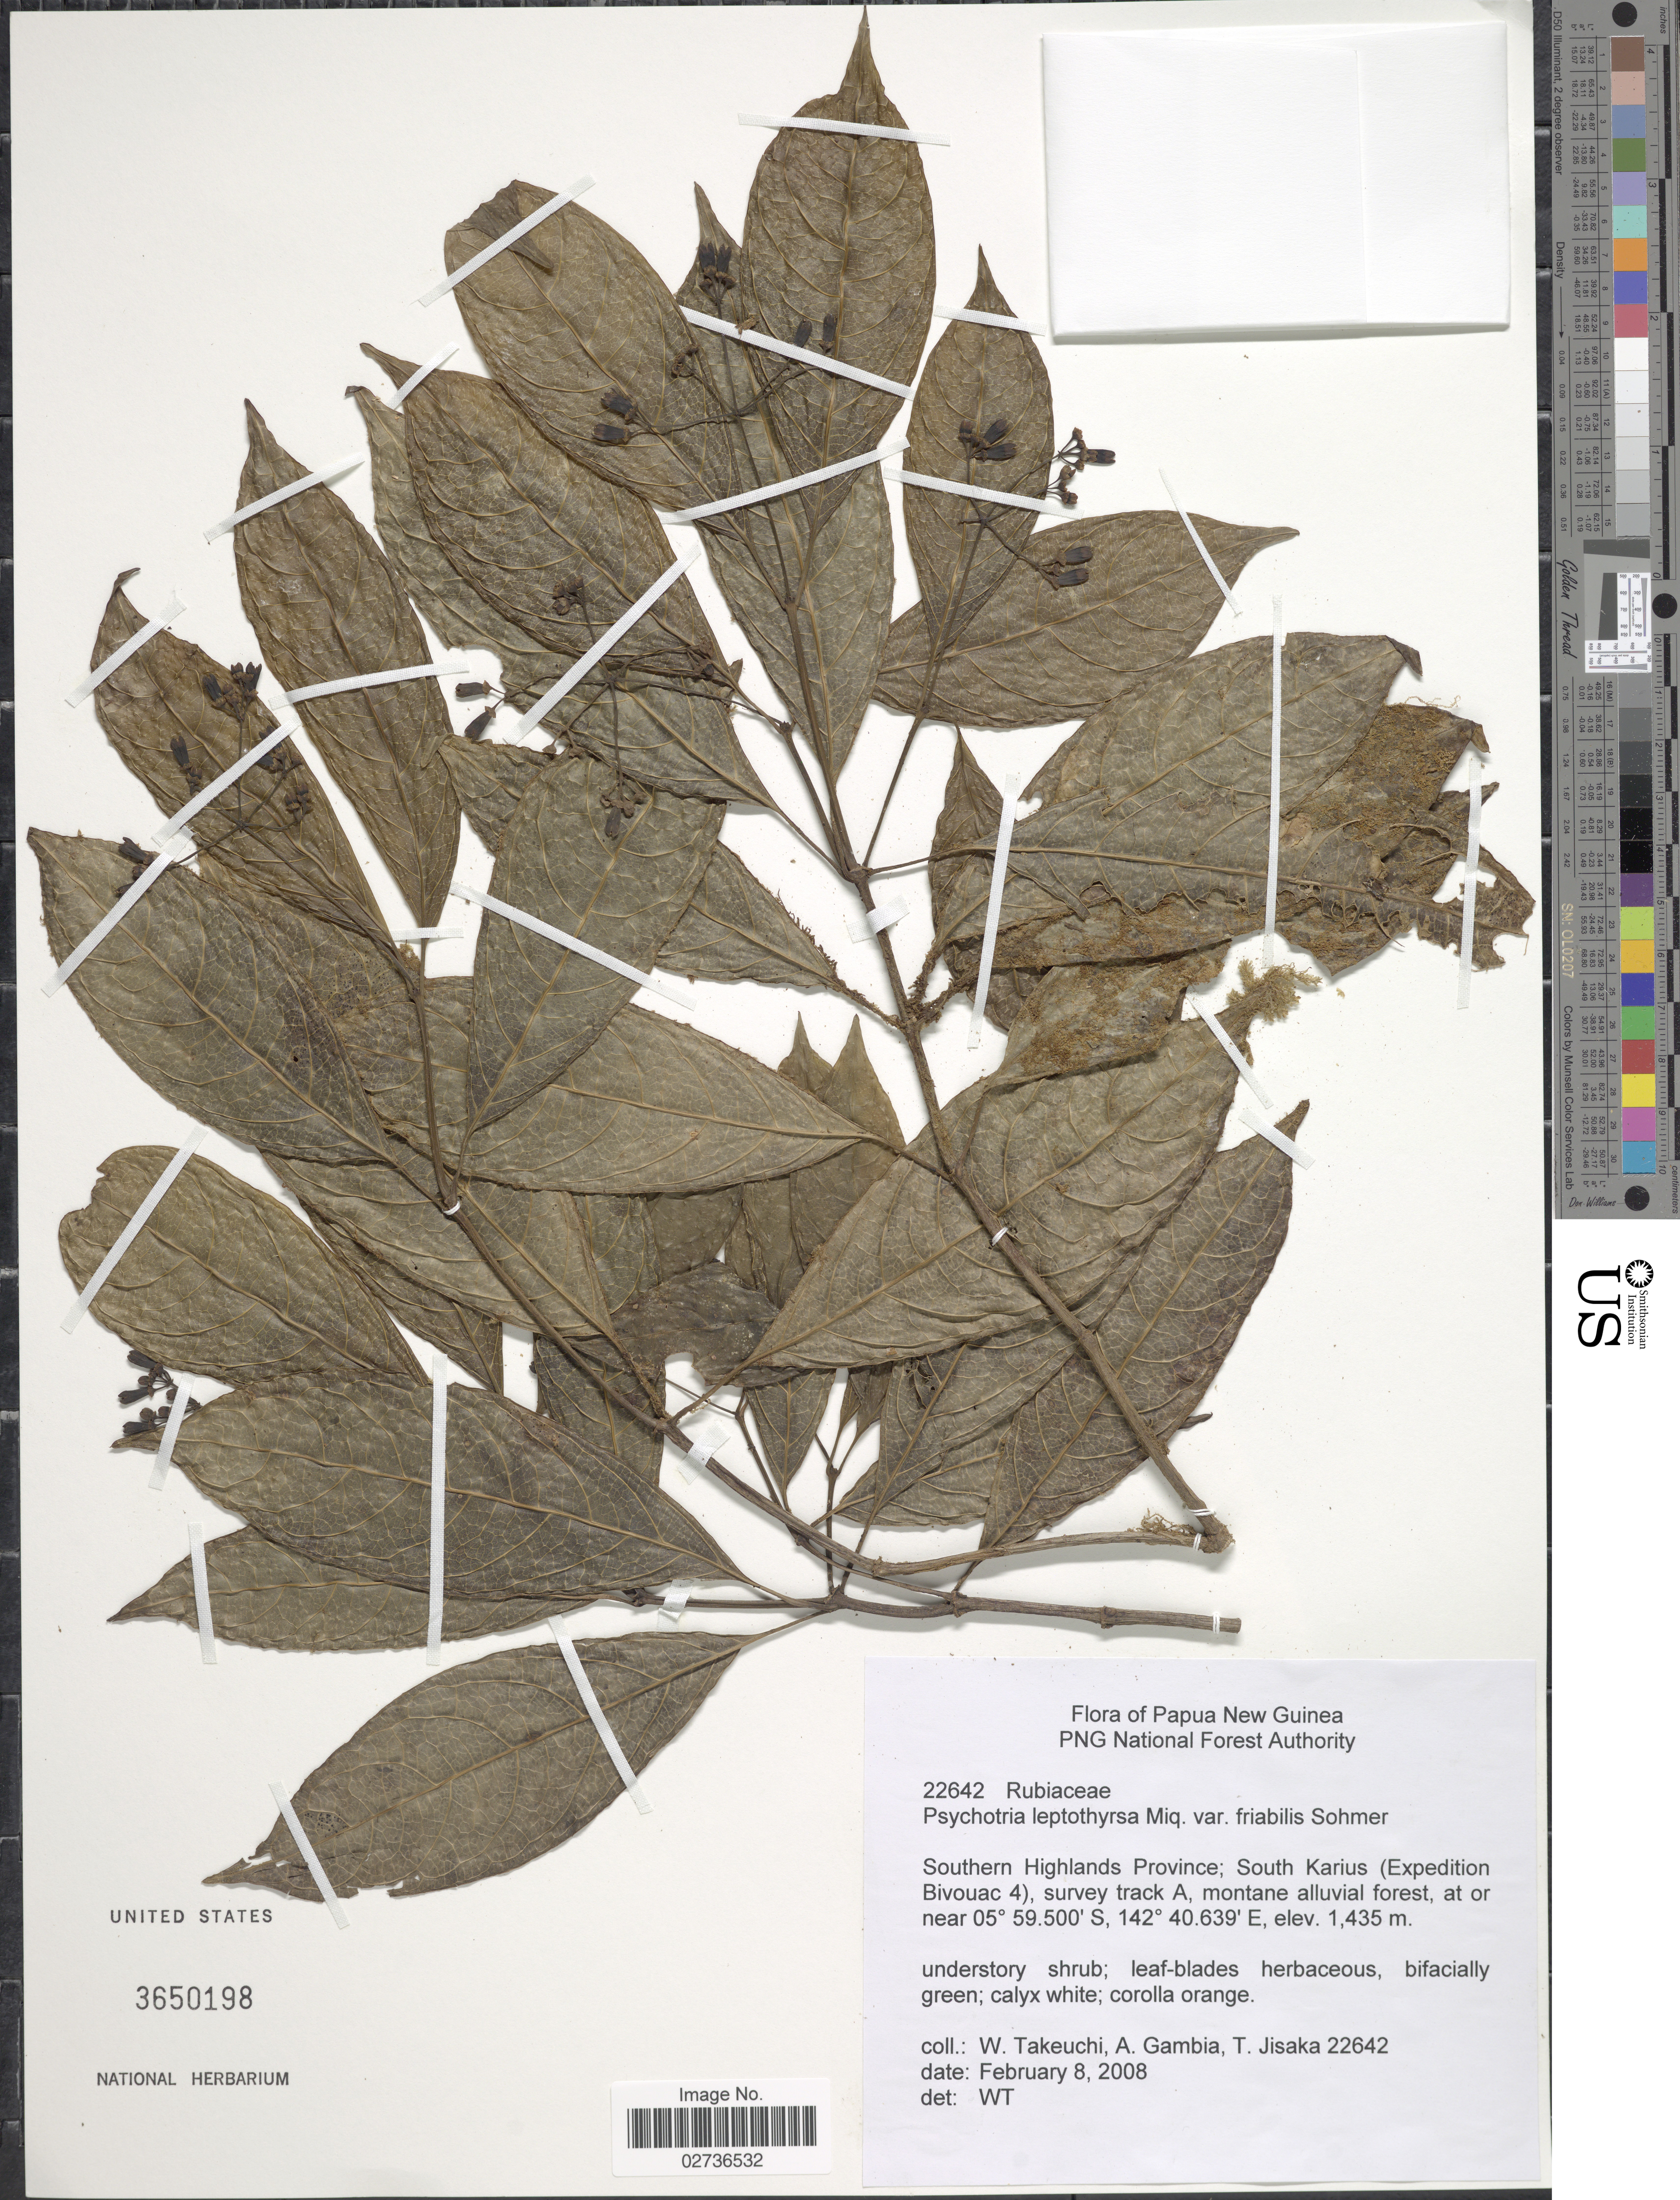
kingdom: Plantae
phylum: Tracheophyta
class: Magnoliopsida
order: Gentianales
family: Rubiaceae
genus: Psychotria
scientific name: Psychotria leptothyrsa var. friabilis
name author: Sohmer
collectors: W. Takeuchi, A. Gambia & T. Jisaka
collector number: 22642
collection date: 2008-02-08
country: Papua New Guinea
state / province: Southern Highlands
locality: Southern Highlands Province: South Karius (expedition Bivouac 4) survey track A, montane alluvial forest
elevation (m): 1435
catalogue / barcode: US 3650198